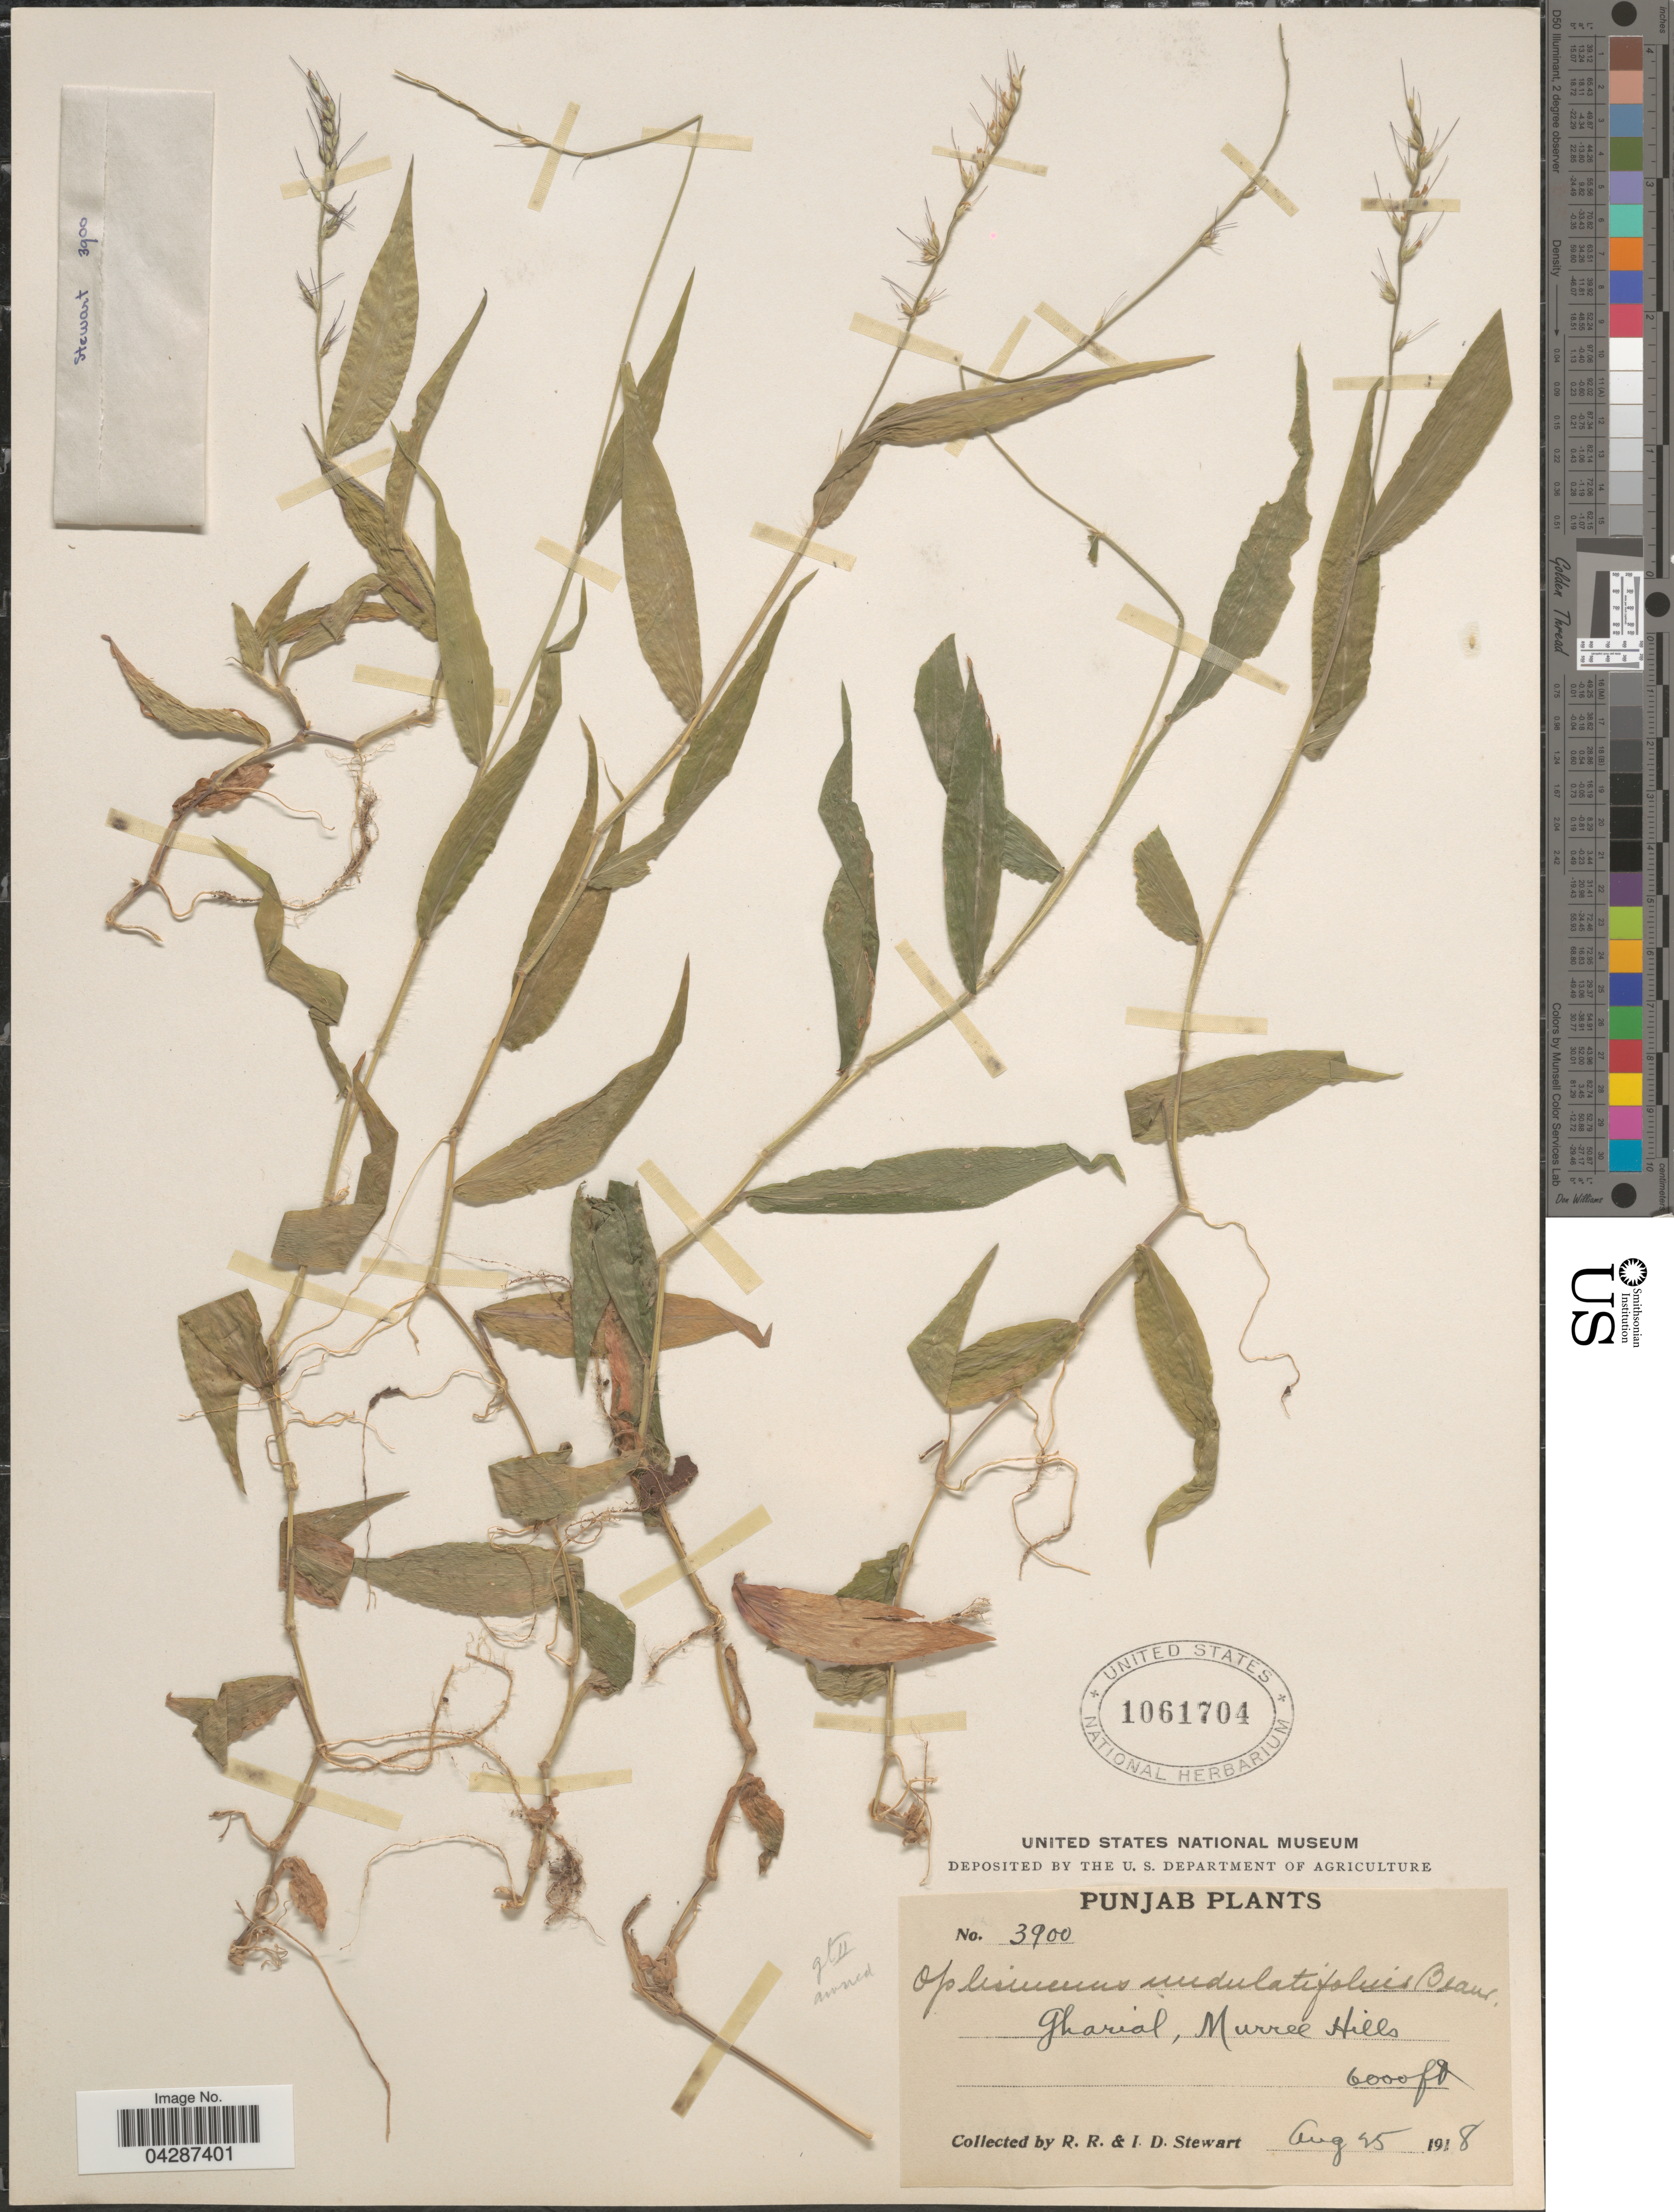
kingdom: Plantae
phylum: Tracheophyta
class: Liliopsida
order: Poales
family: Poaceae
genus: Oplismenus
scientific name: Oplismenus undulatifolius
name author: (Ard.) P. Beauv.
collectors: R. Stewart & I. Stewart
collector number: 3900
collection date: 1918-08-25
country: Pakistan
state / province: Punjab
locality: Gharrial, Murree Hills.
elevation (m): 1829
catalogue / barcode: US 1061704